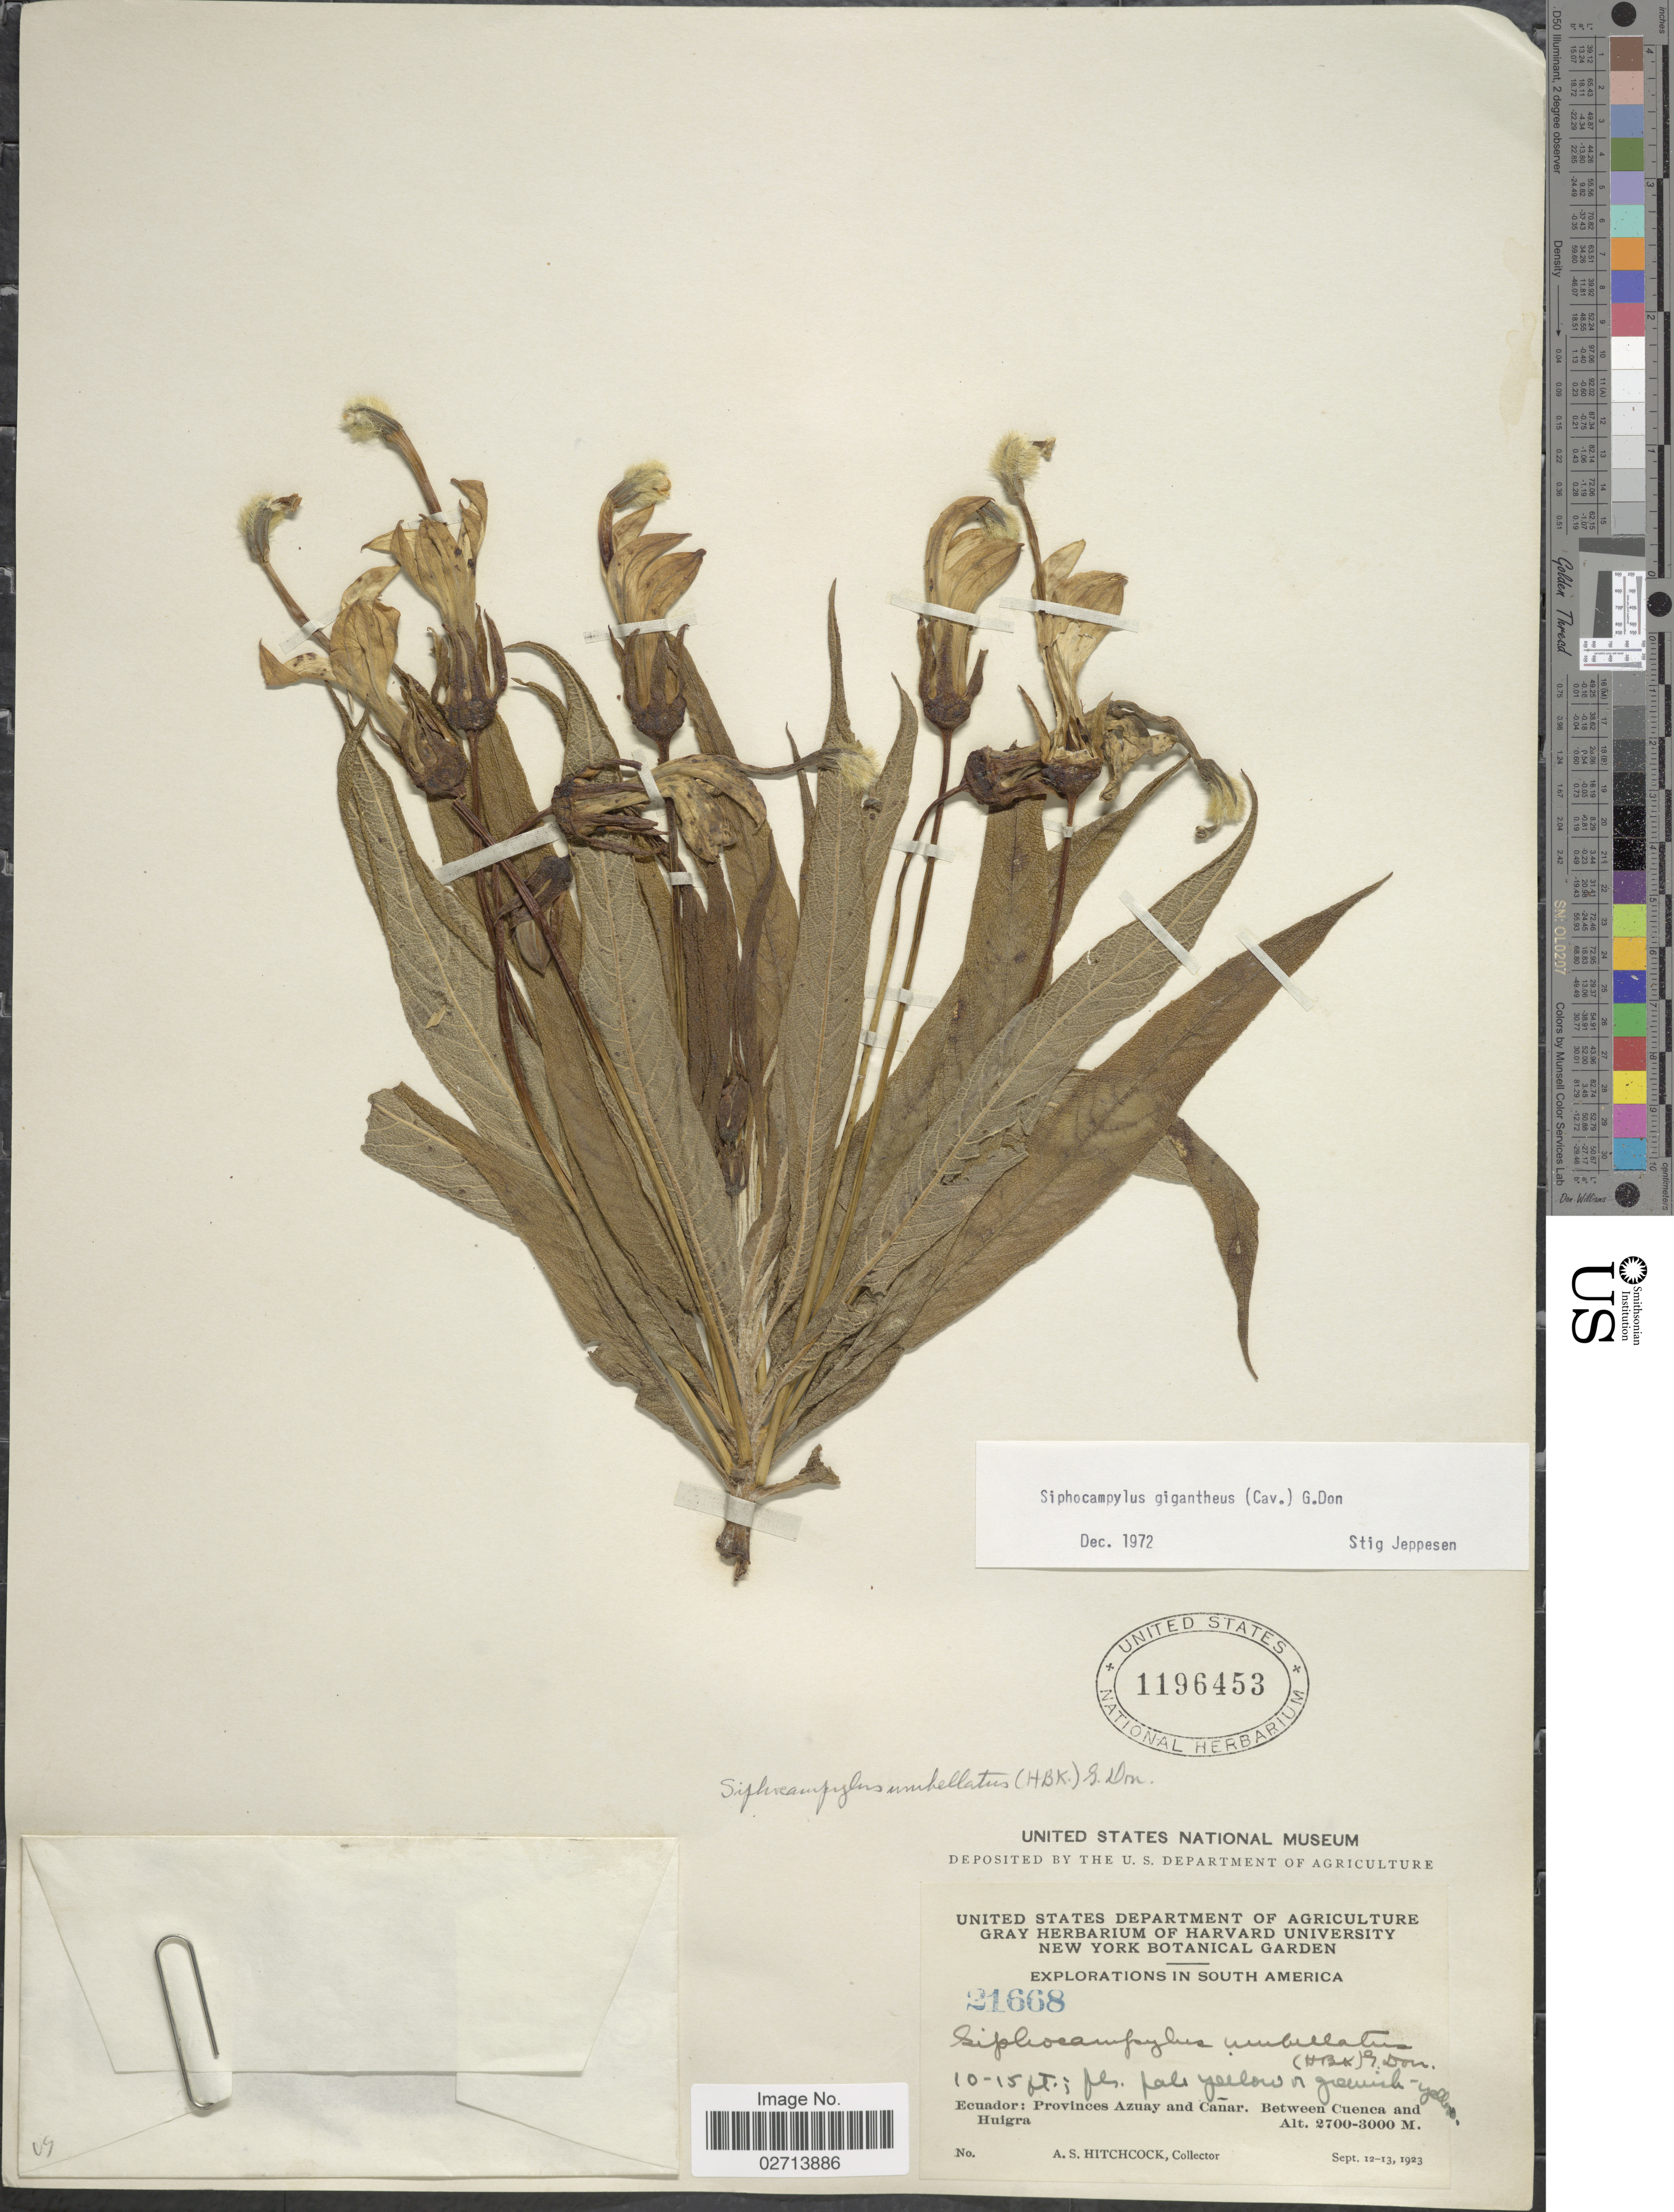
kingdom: Plantae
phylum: Tracheophyta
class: Magnoliopsida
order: Asterales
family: Campanulaceae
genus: Siphocampylus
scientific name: Siphocampylus giganteus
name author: (Cav.) G. Don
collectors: A. S. Hitchcock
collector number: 21668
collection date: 1923-09-12/1923-09-13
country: Ecuador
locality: Provinces Azuay and Cañar. Between Cuenca and Huigra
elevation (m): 2700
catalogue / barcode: US 1196453